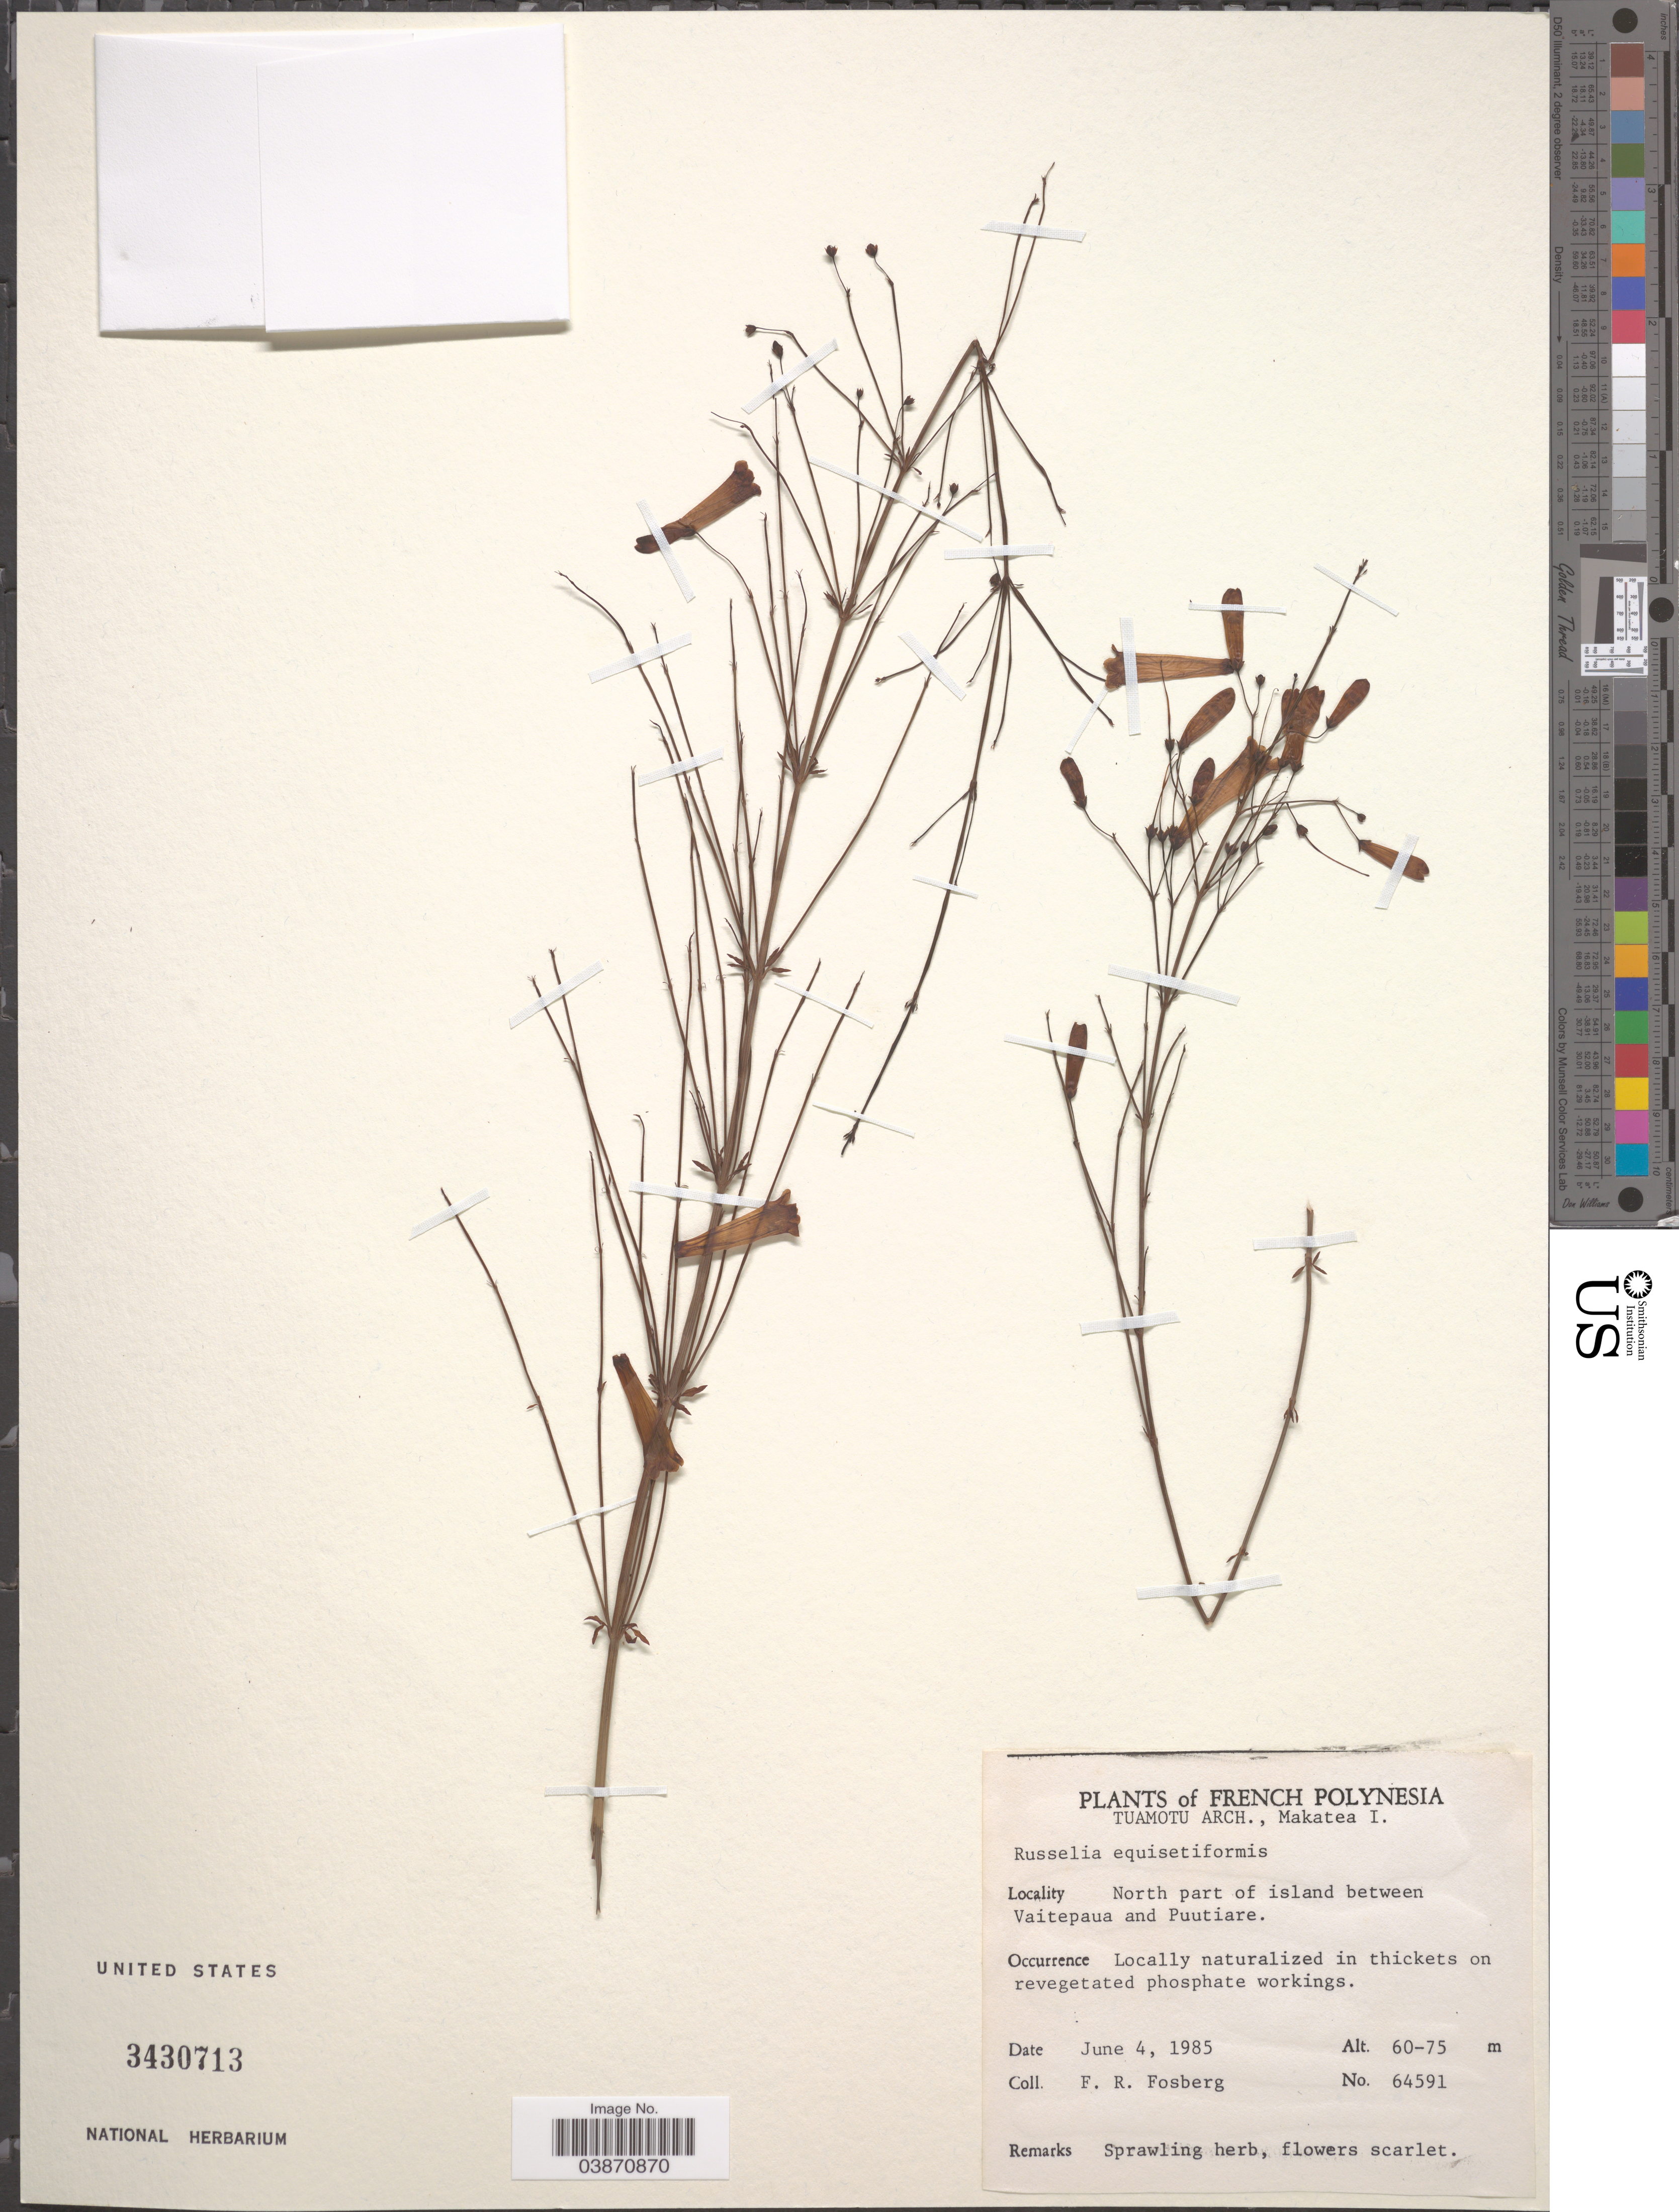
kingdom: Plantae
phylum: Tracheophyta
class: Magnoliopsida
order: Lamiales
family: Plantaginaceae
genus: Russelia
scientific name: Russelia equisetiformis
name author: Schltdl. & Cham.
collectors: F. R. Fosberg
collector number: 64591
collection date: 1985-06-04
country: French Polynesia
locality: Tuamotu Arch., Makatea I. North part of island between Vaitepaua and Puutiare.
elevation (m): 60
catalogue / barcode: US 3430713